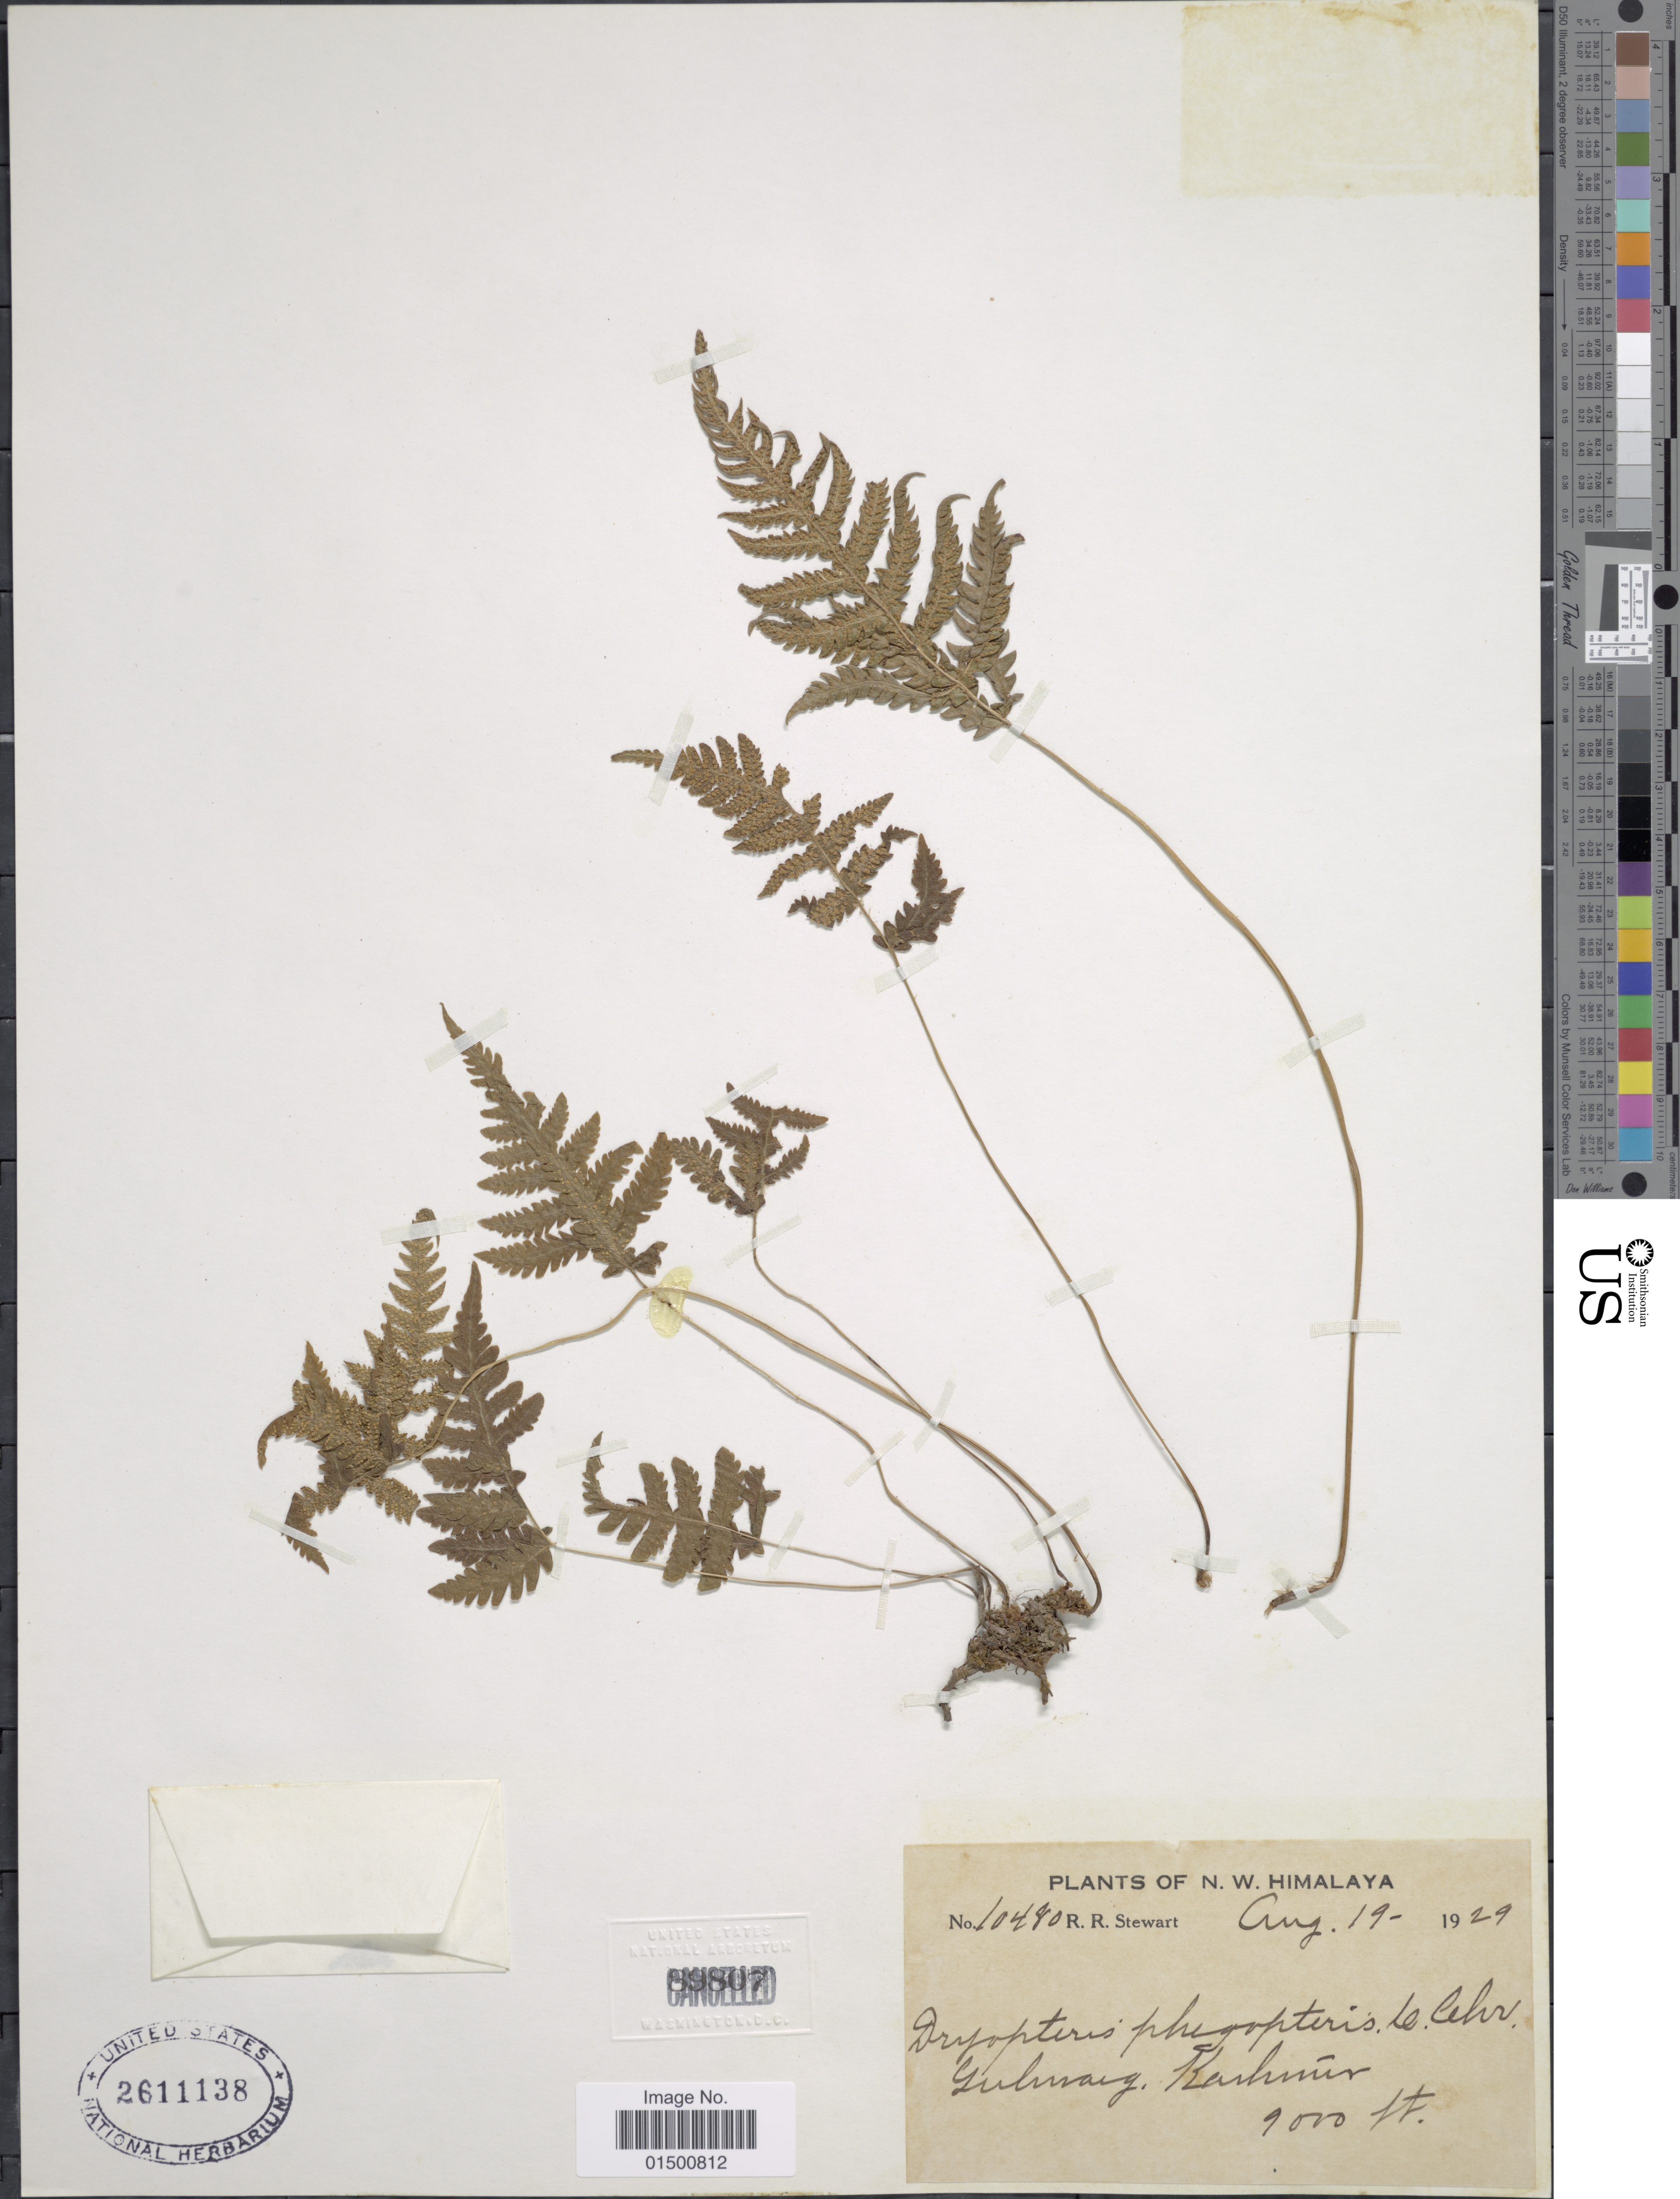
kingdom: Plantae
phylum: Tracheophyta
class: Polypodiopsida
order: Polypodiales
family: Cystopteridaceae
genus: Gymnocarpium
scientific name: Gymnocarpium dryopteris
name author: (L.) Newman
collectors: R. R. Stewart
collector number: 10480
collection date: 1929-08-19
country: India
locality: N.W. Himalaya, Guhnang, Kashmir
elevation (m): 2743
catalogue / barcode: US 2611138